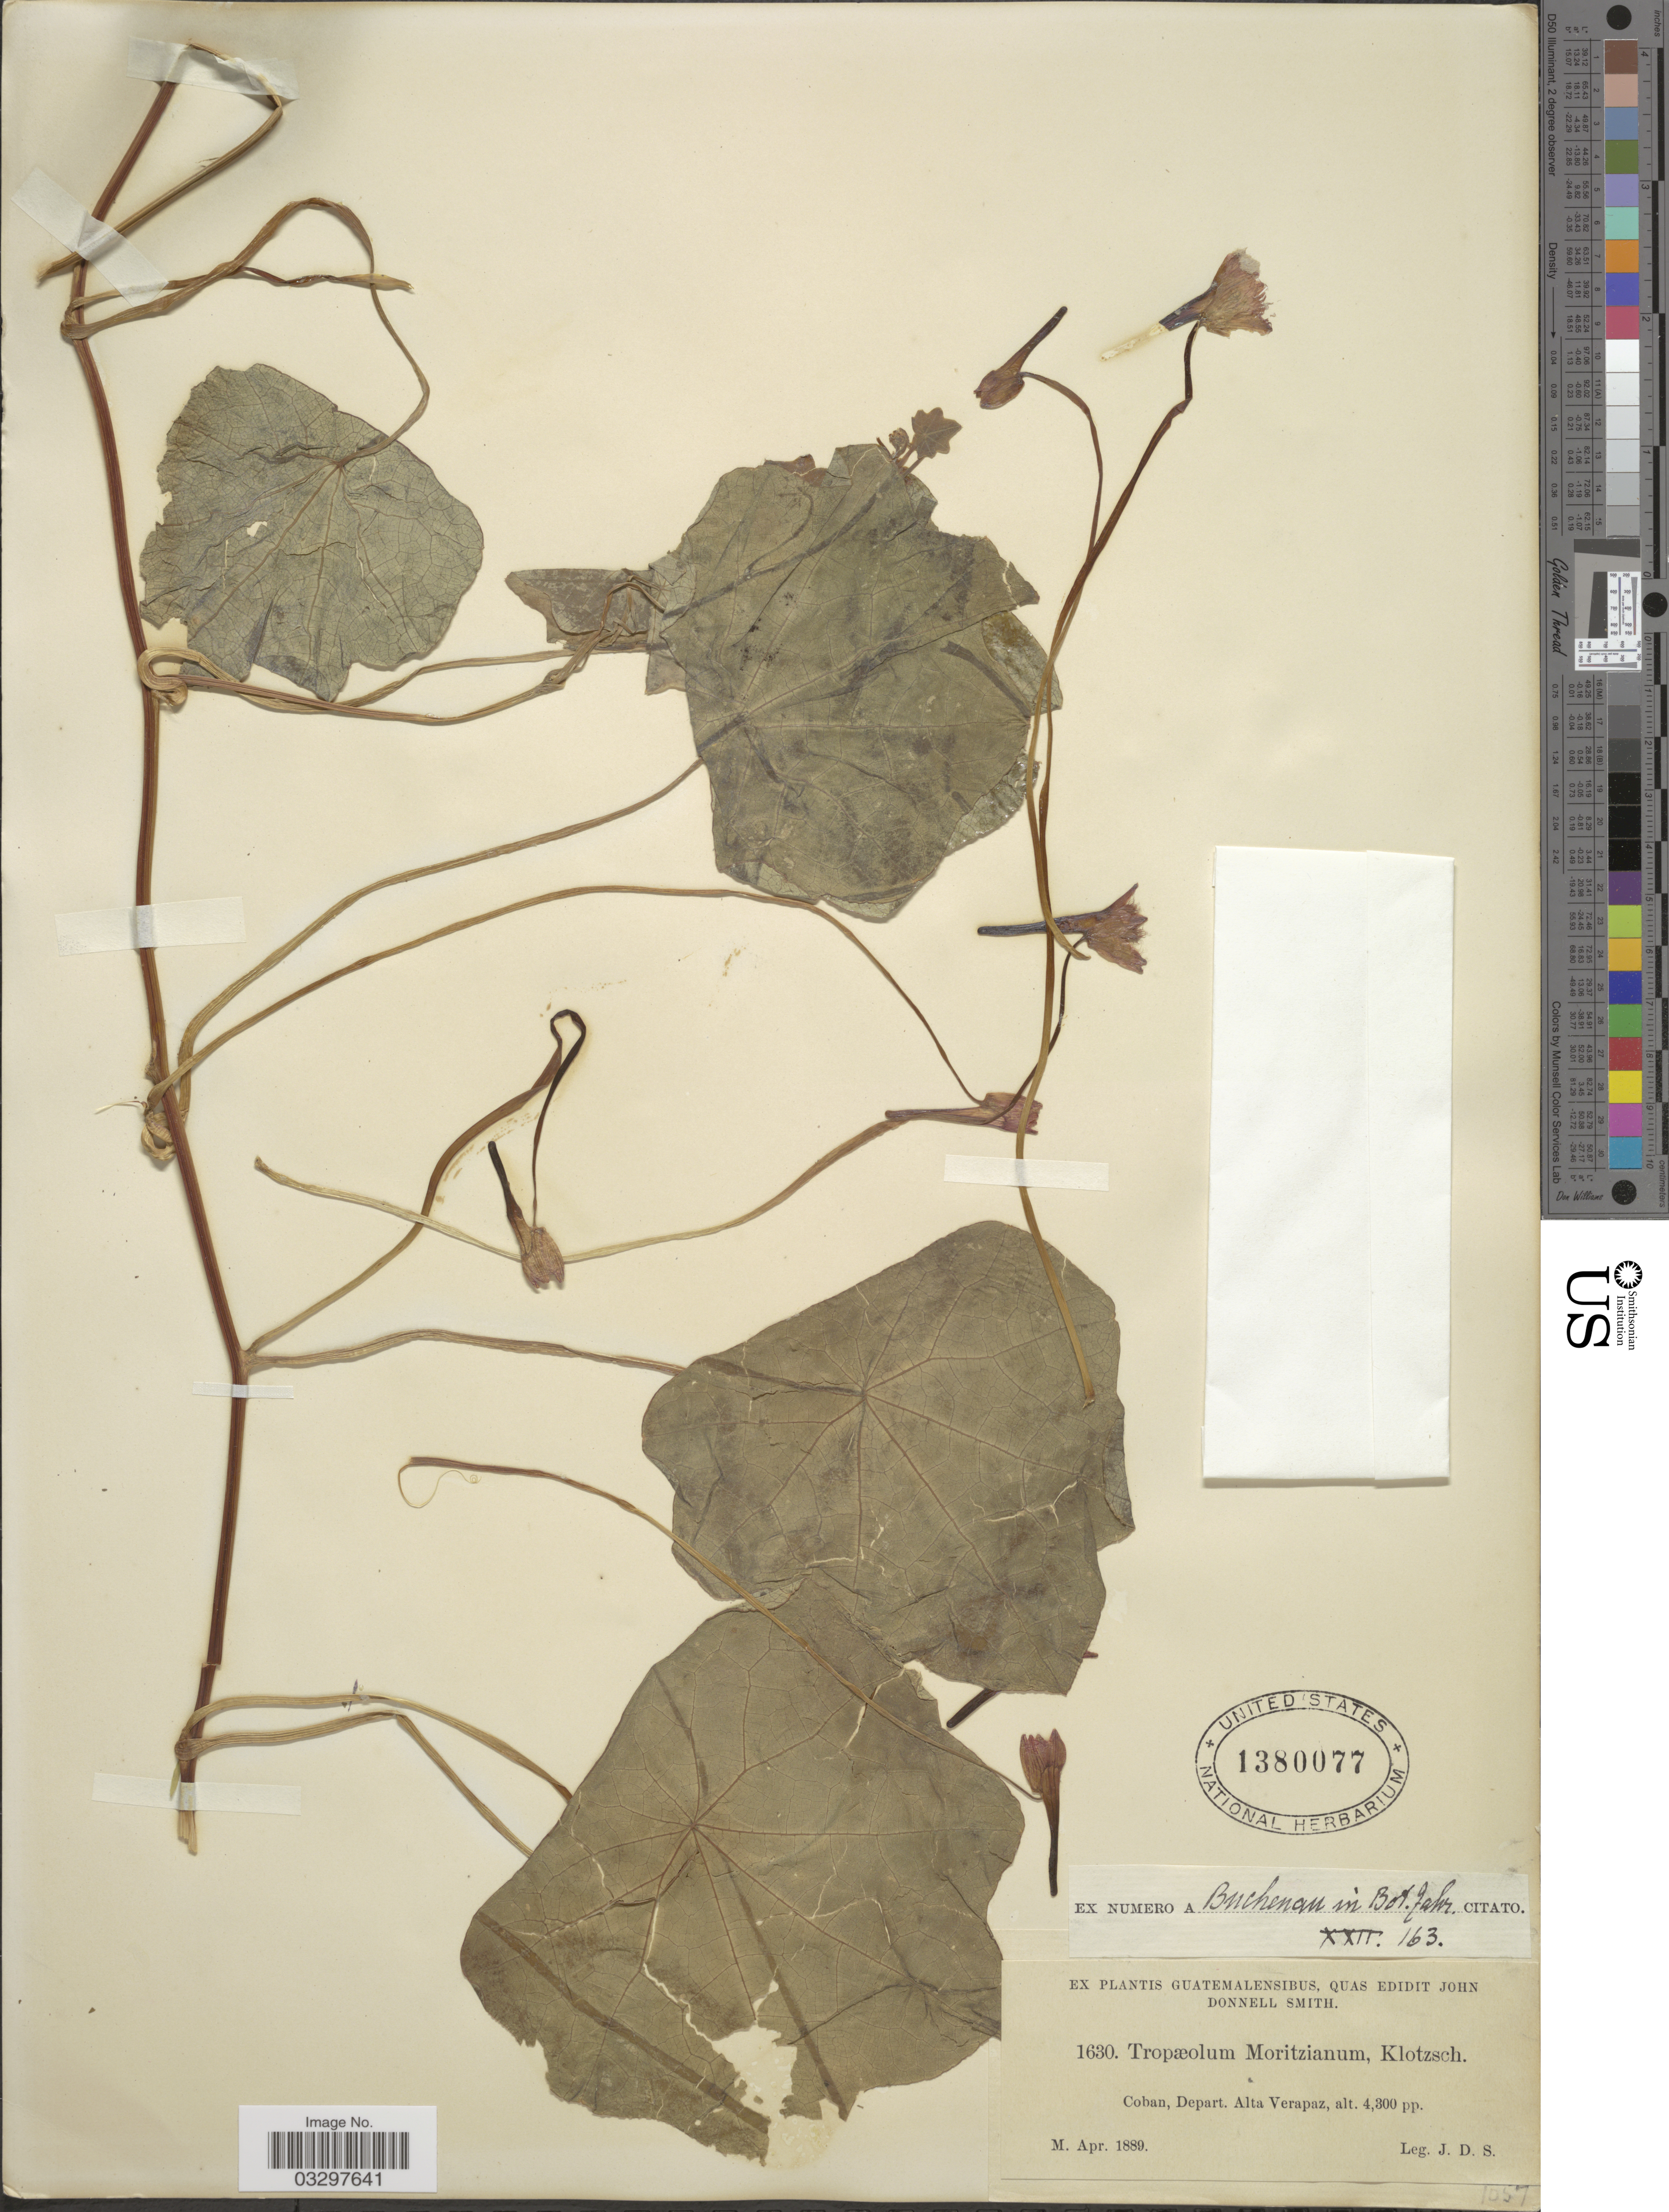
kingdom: Plantae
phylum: Tracheophyta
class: Magnoliopsida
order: Brassicales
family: Tropaeolaceae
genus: Tropaeolum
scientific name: Tropaeolum moritzianum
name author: Klotzsch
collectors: J. Donnell Smith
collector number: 1630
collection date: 1889-04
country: Guatemala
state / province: Alta Verapaz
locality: Coban, Depart. Alta Verapaz.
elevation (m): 1311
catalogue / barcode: US 1380077